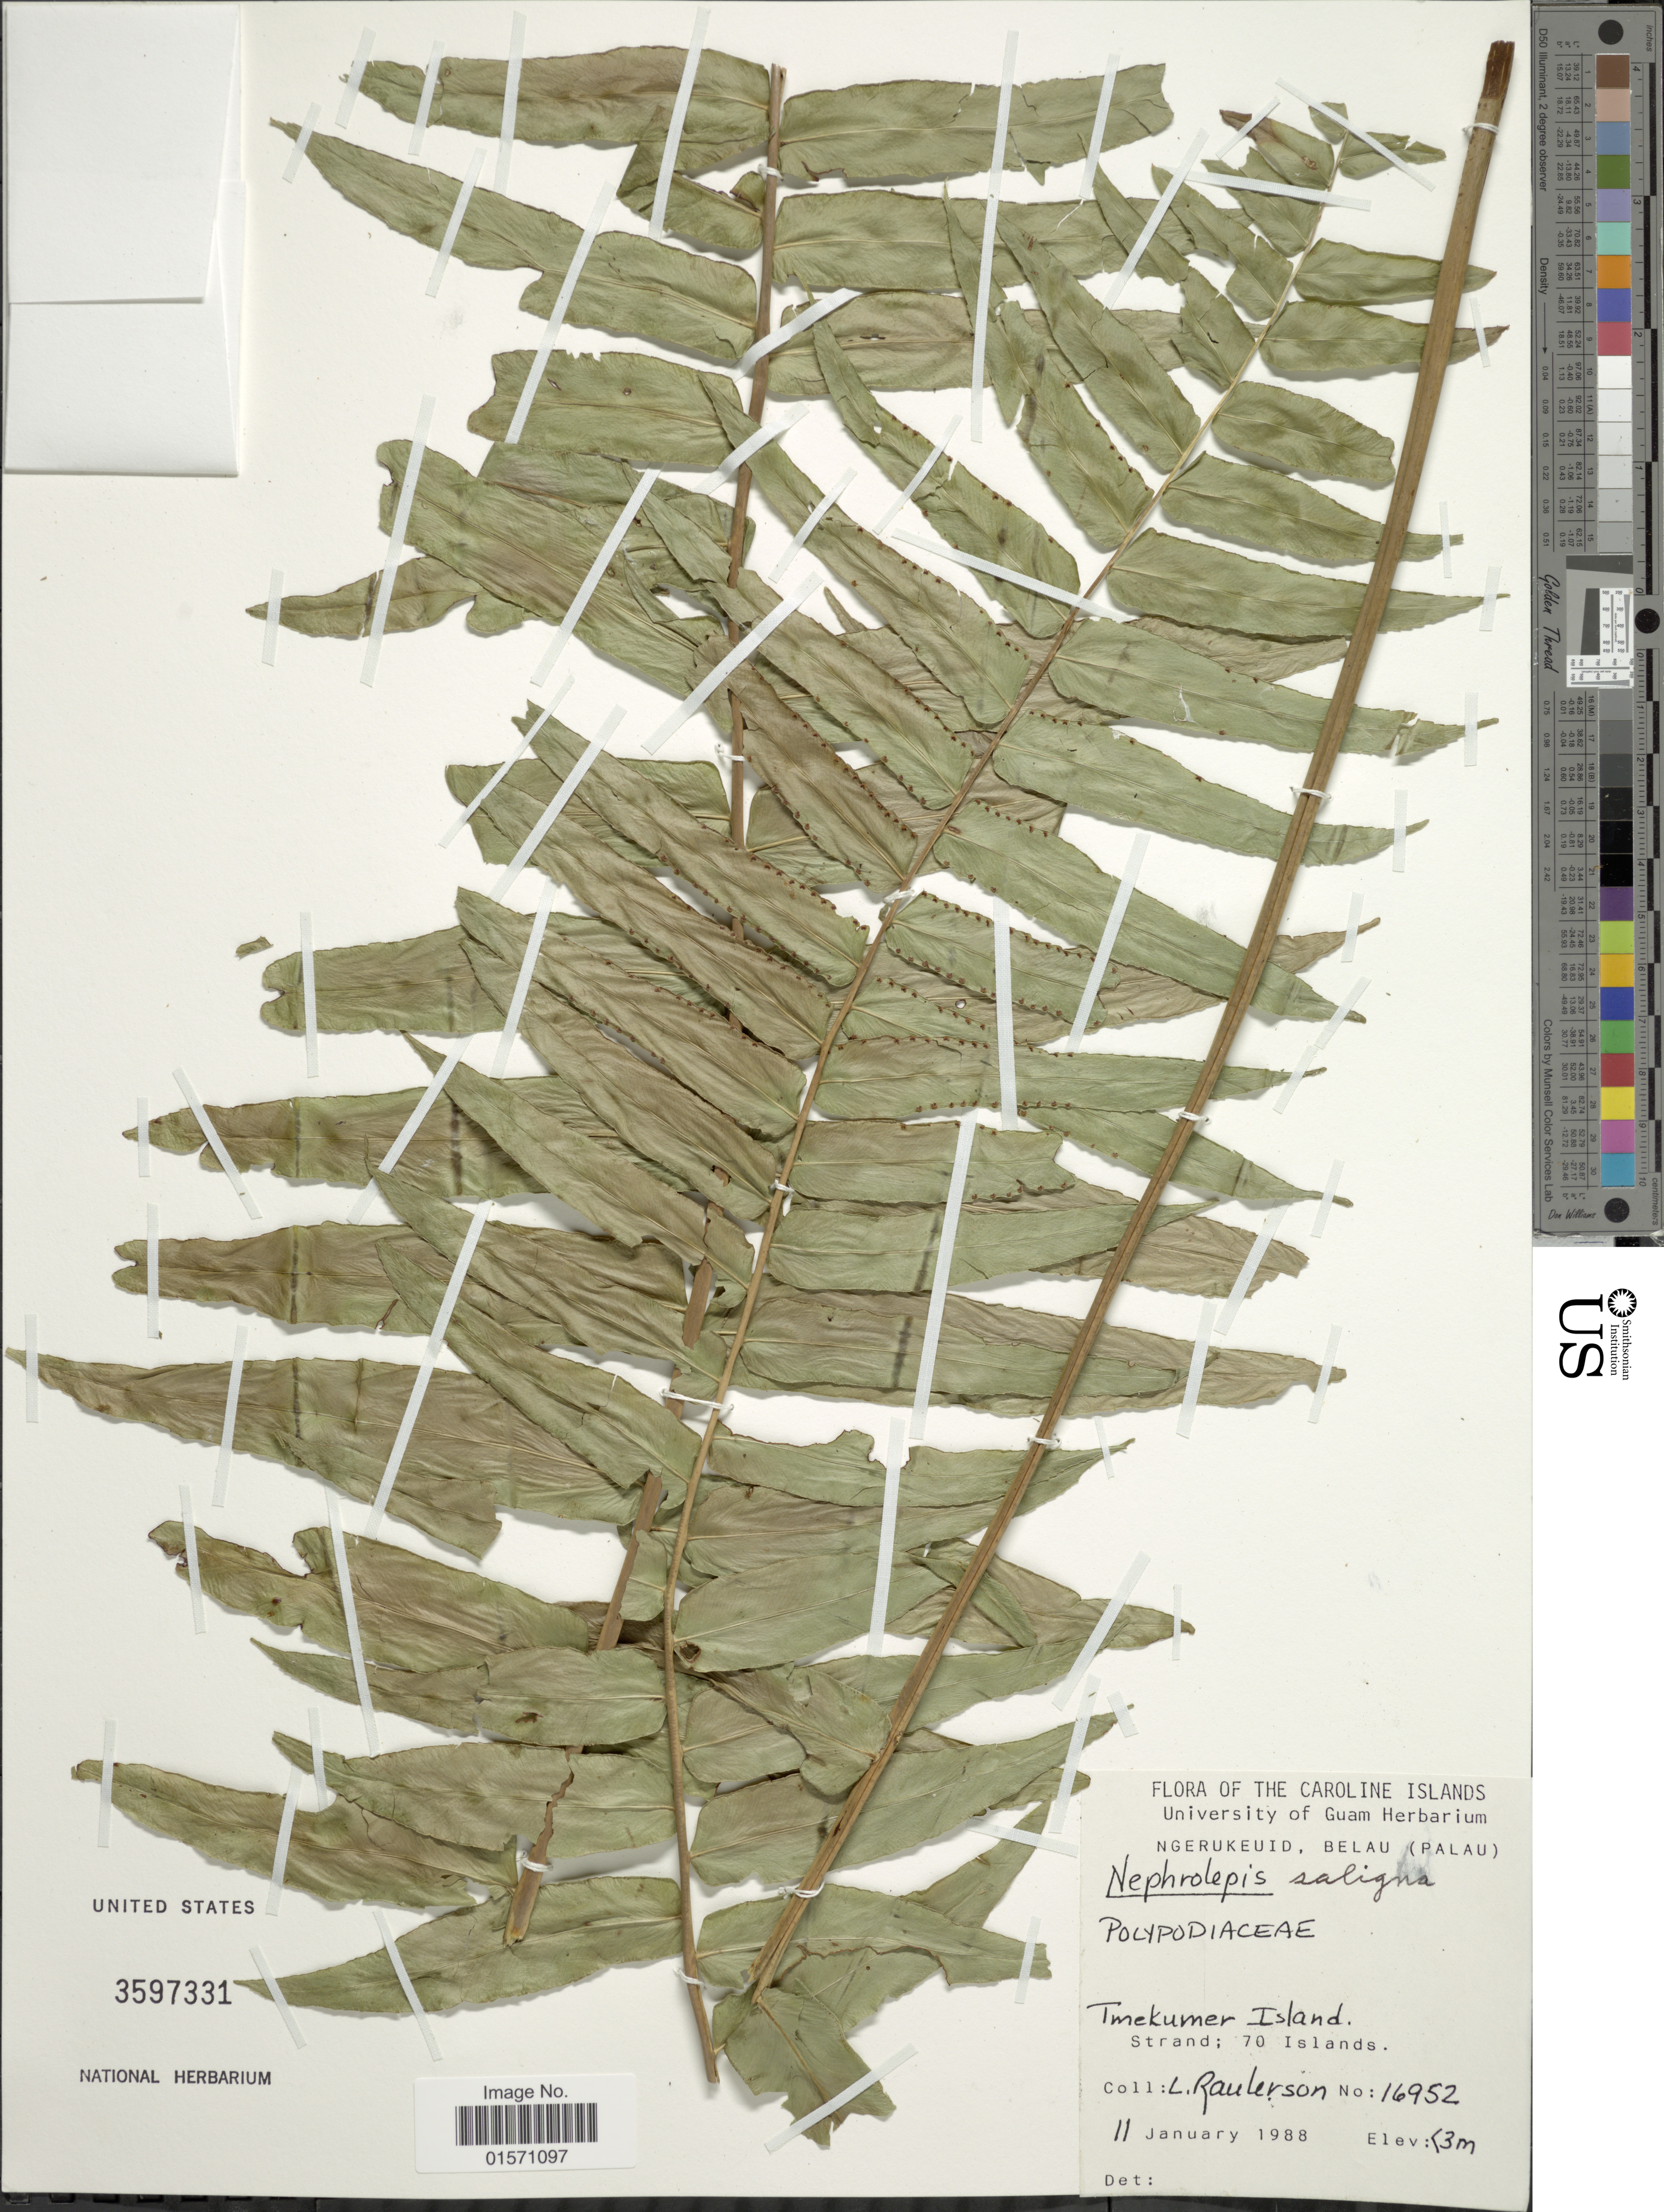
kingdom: Plantae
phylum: Tracheophyta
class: Polypodiopsida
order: Polypodiales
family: Nephrolepidaceae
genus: Nephrolepis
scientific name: Nephrolepis saligna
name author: Cav.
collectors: L. Raulerson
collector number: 16952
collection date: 1988-01-11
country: Palau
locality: Caroline Islands. Ngerukeuid, Belau (Palau). Tmekumer Island. Strand; 70 Islands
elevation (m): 3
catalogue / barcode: US 3597331